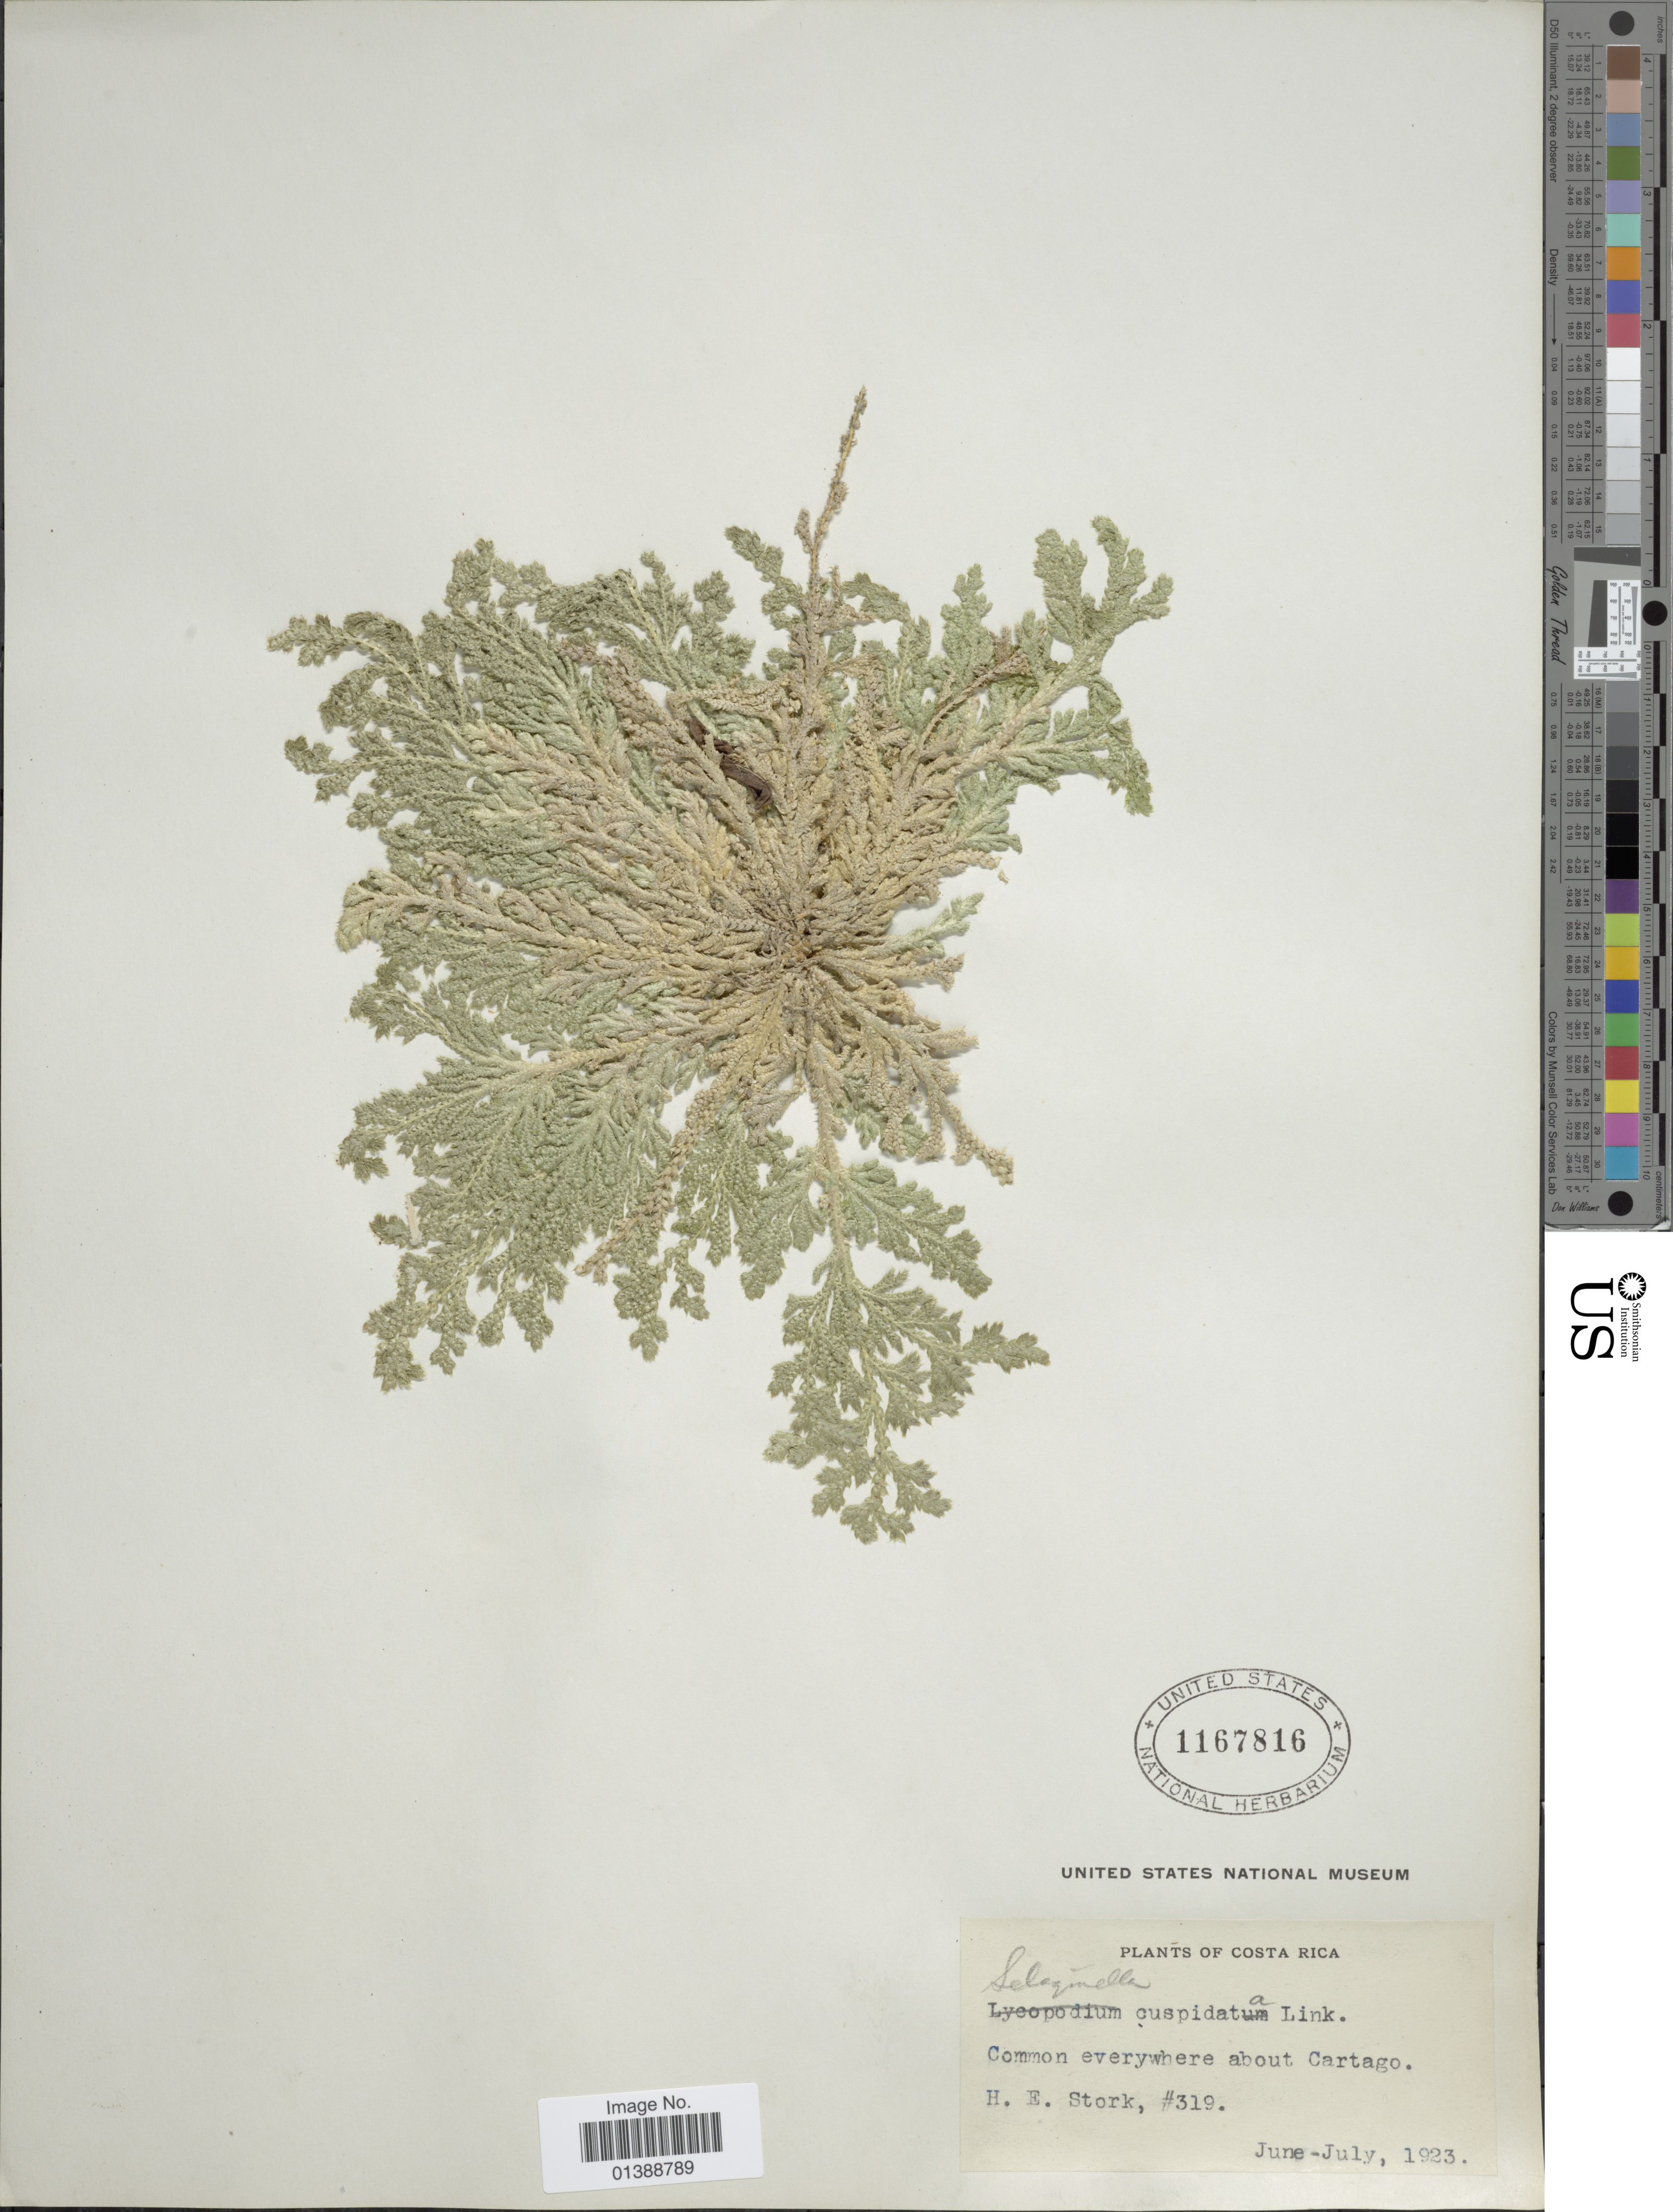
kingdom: Plantae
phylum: Tracheophyta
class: Lycopodiopsida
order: Selaginellales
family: Selaginellaceae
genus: Selaginella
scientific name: Selaginella pallescens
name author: (C. Presl) Spring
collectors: H. E. Stork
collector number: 319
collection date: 1923-06/1923-07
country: Costa Rica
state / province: Cartago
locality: Common everywhere about Cartago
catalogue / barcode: US 1167816